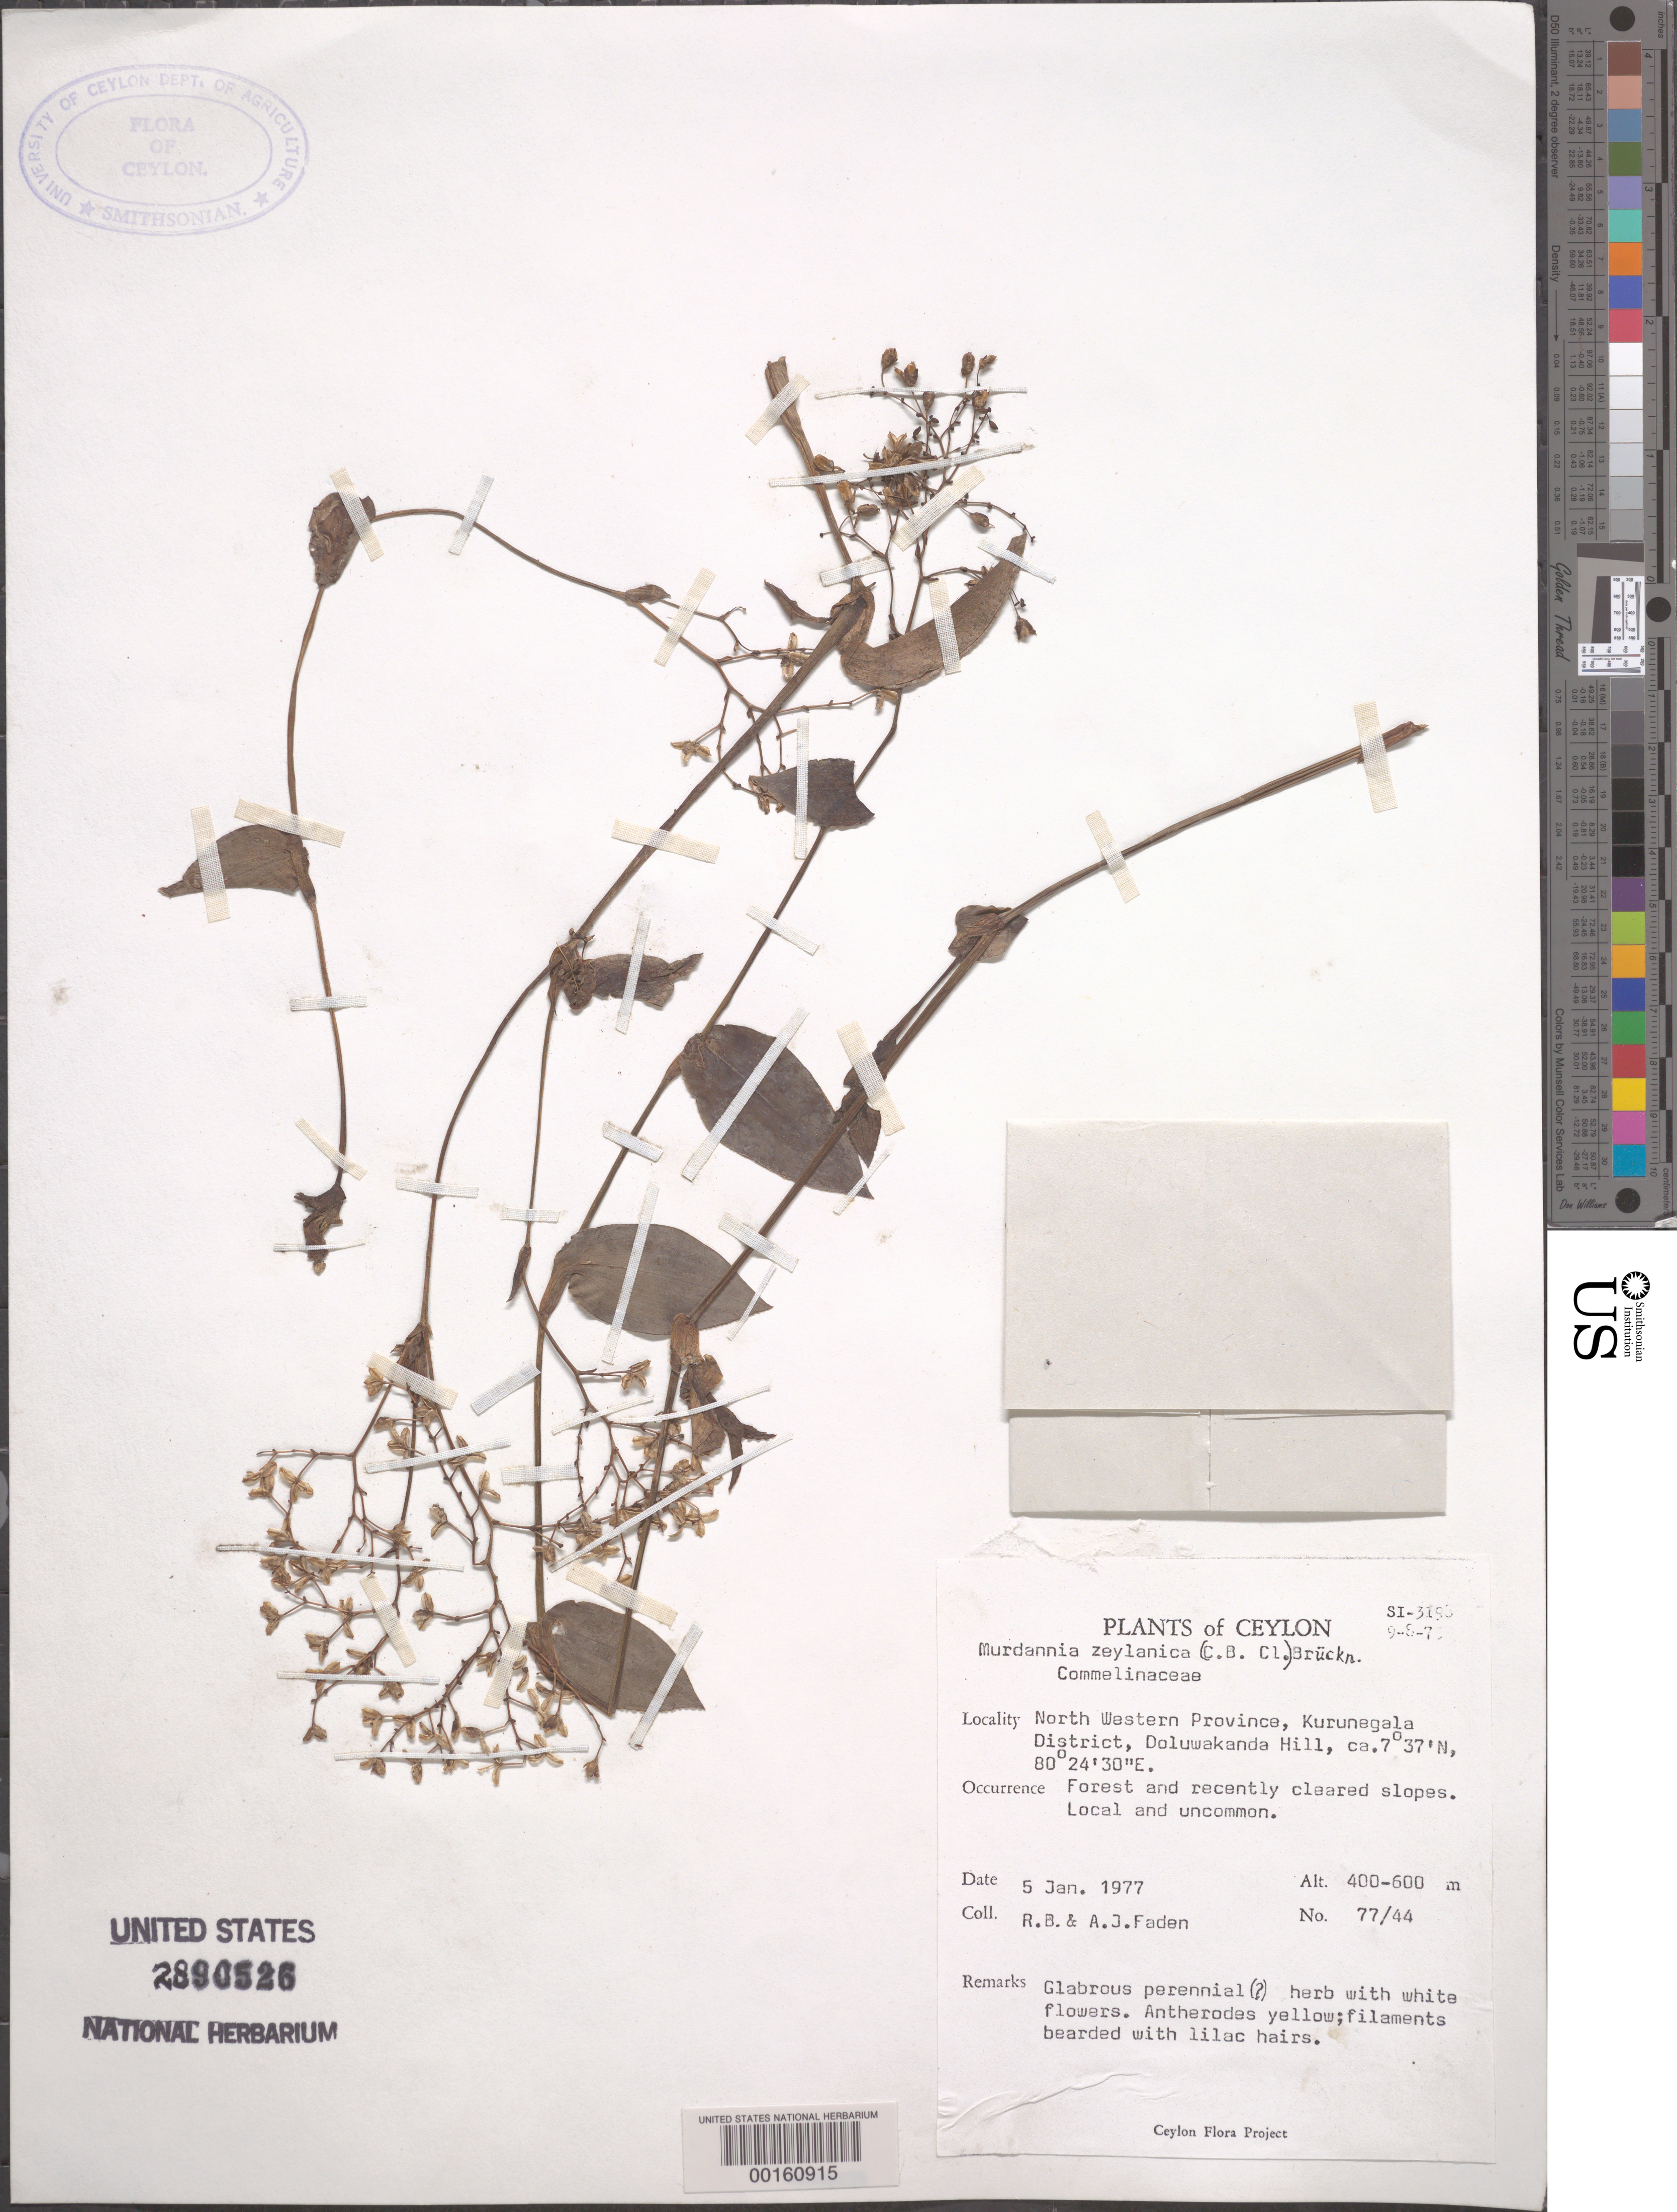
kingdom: Plantae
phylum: Tracheophyta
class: Liliopsida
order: Commelinales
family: Commelinaceae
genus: Murdannia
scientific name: Murdannia zeylanica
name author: (C.B. Clarke) G. Brückn.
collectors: R. B. Faden & A. J. Faden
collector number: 77/44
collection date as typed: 05 Jan 1977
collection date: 1977-01-05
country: Sri Lanka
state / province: North Western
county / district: Kurunegala Dist.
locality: Doluwakanda hill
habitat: Forest; recently cleared slopes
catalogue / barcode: US 2890526